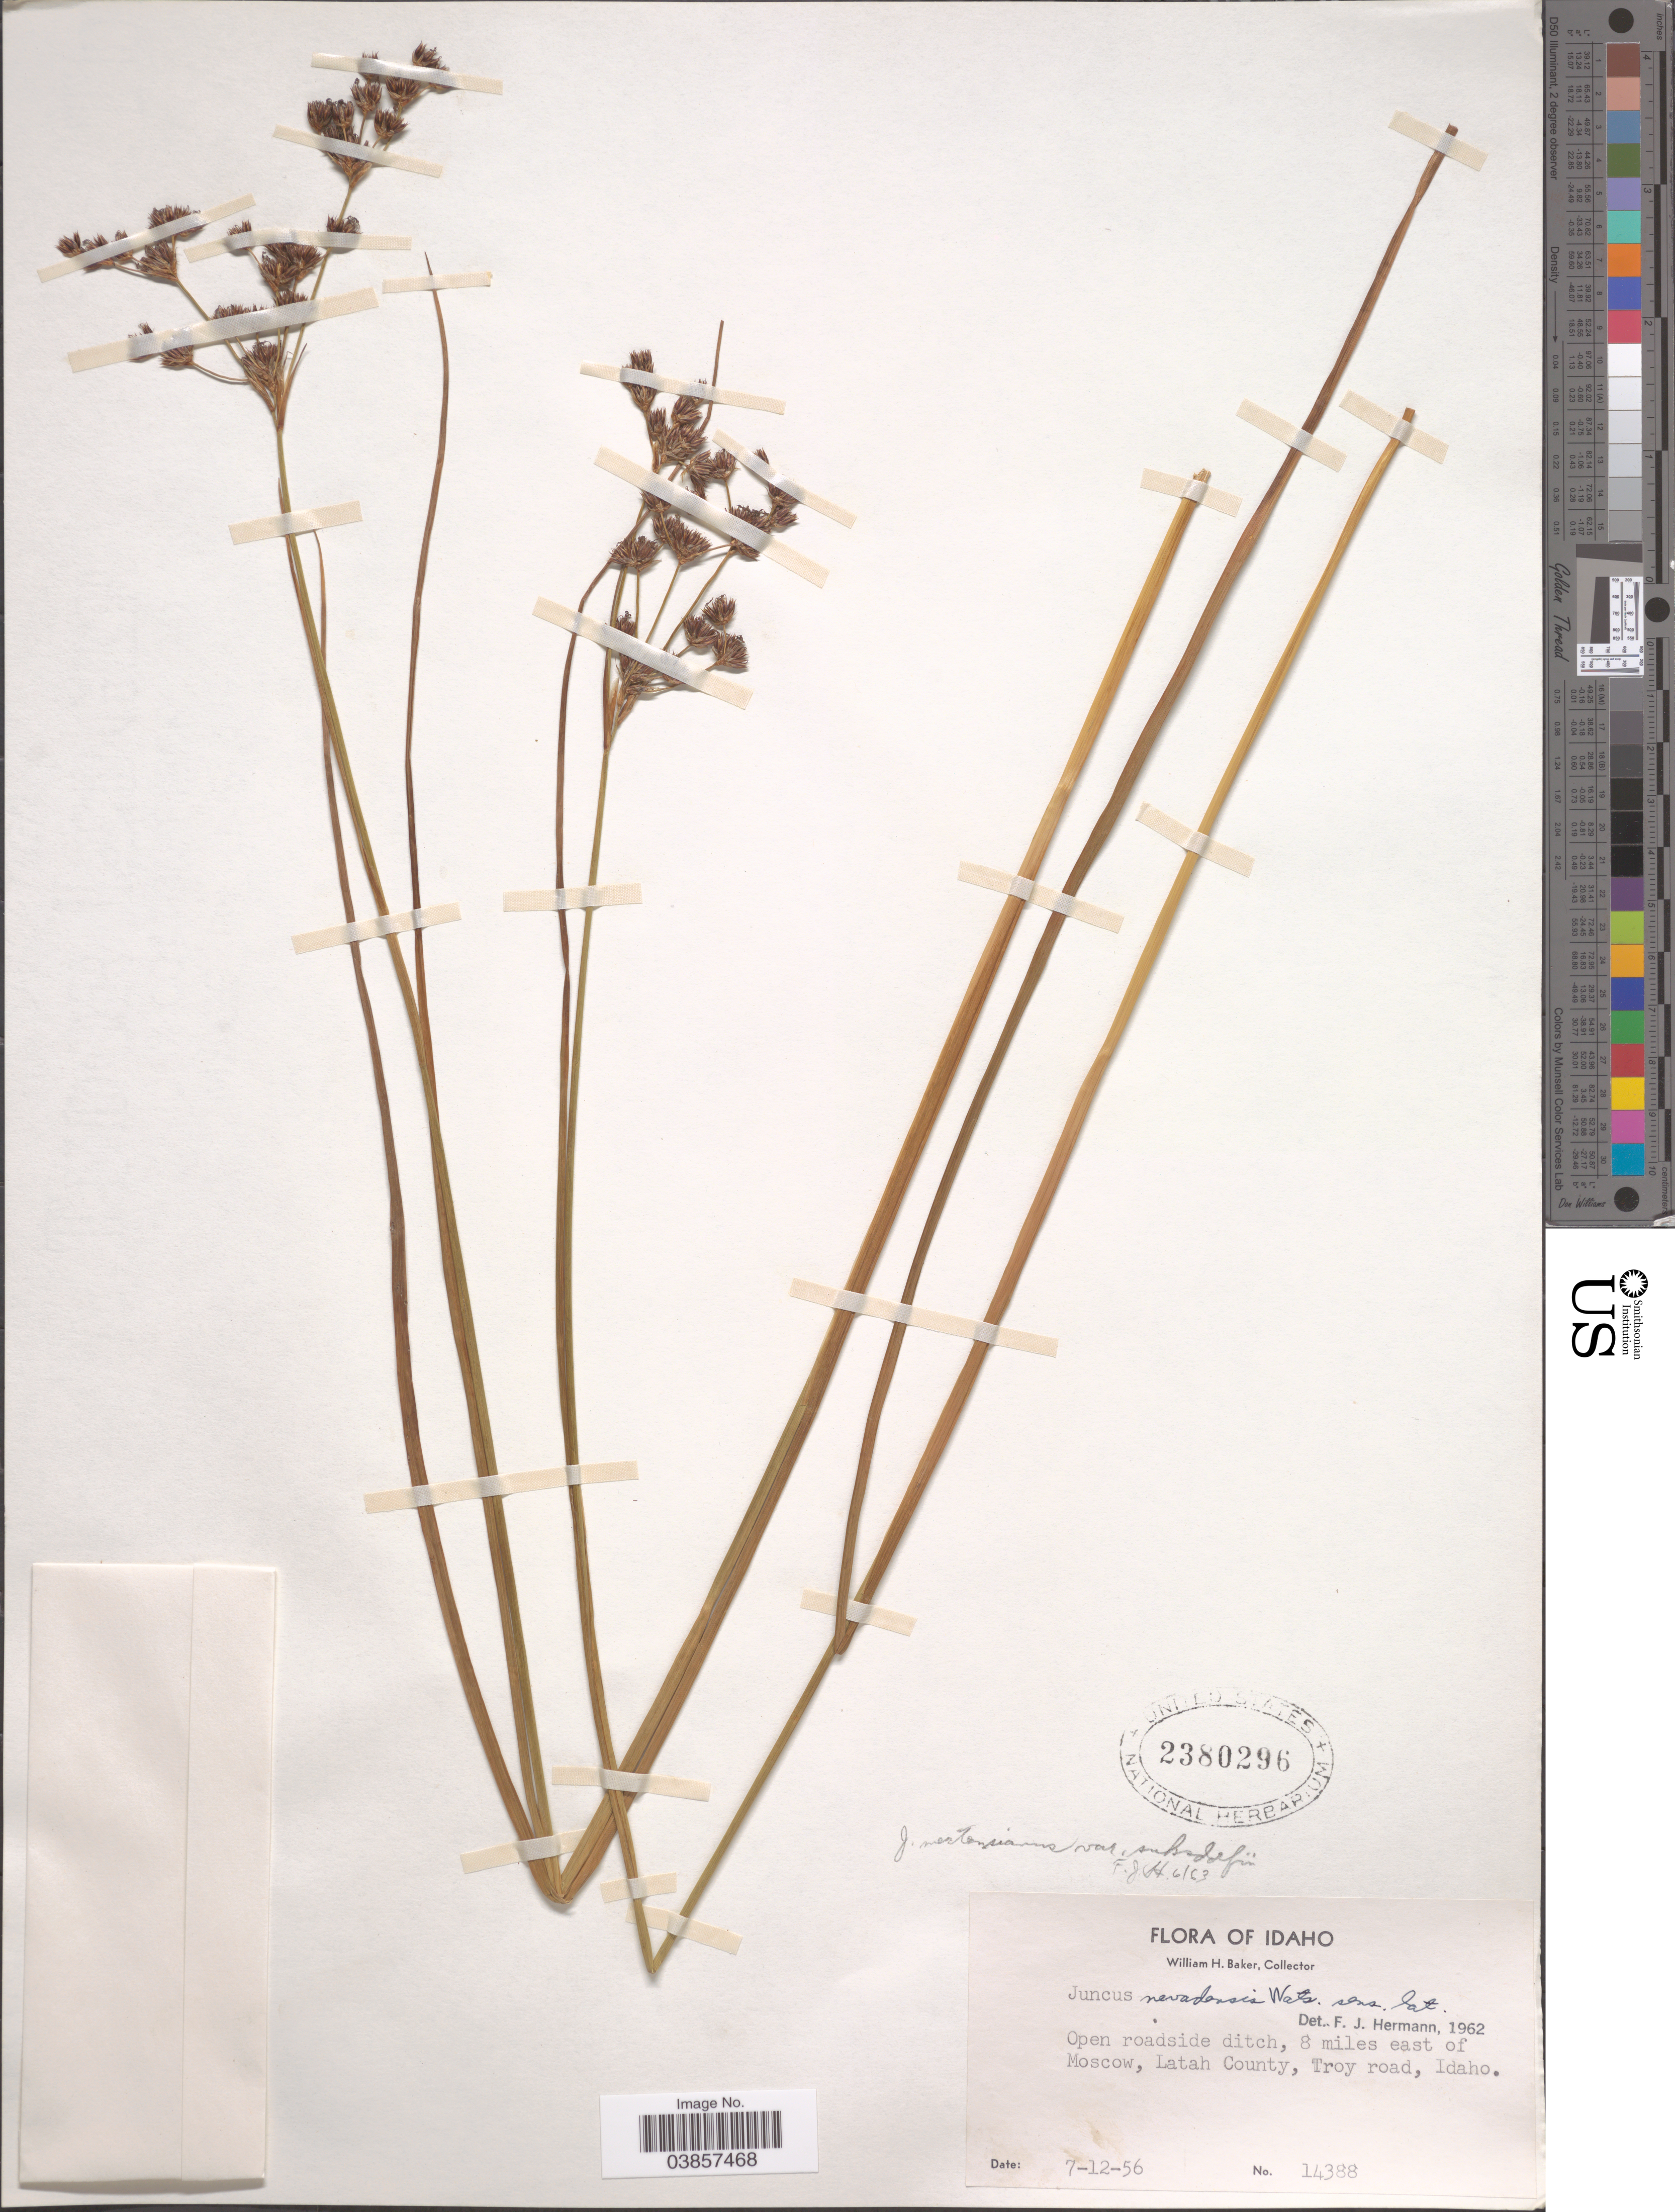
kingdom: Plantae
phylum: Tracheophyta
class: Liliopsida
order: Poales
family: Juncaceae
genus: Juncus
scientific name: Juncus suksdorfii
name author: Rydb.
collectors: W. H. Baker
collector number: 14388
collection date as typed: Transcribed d/m/y: 12/7/56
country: United States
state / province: Idaho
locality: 8 miles east of Moscow, Latah County, Troy road.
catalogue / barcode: US 2380296